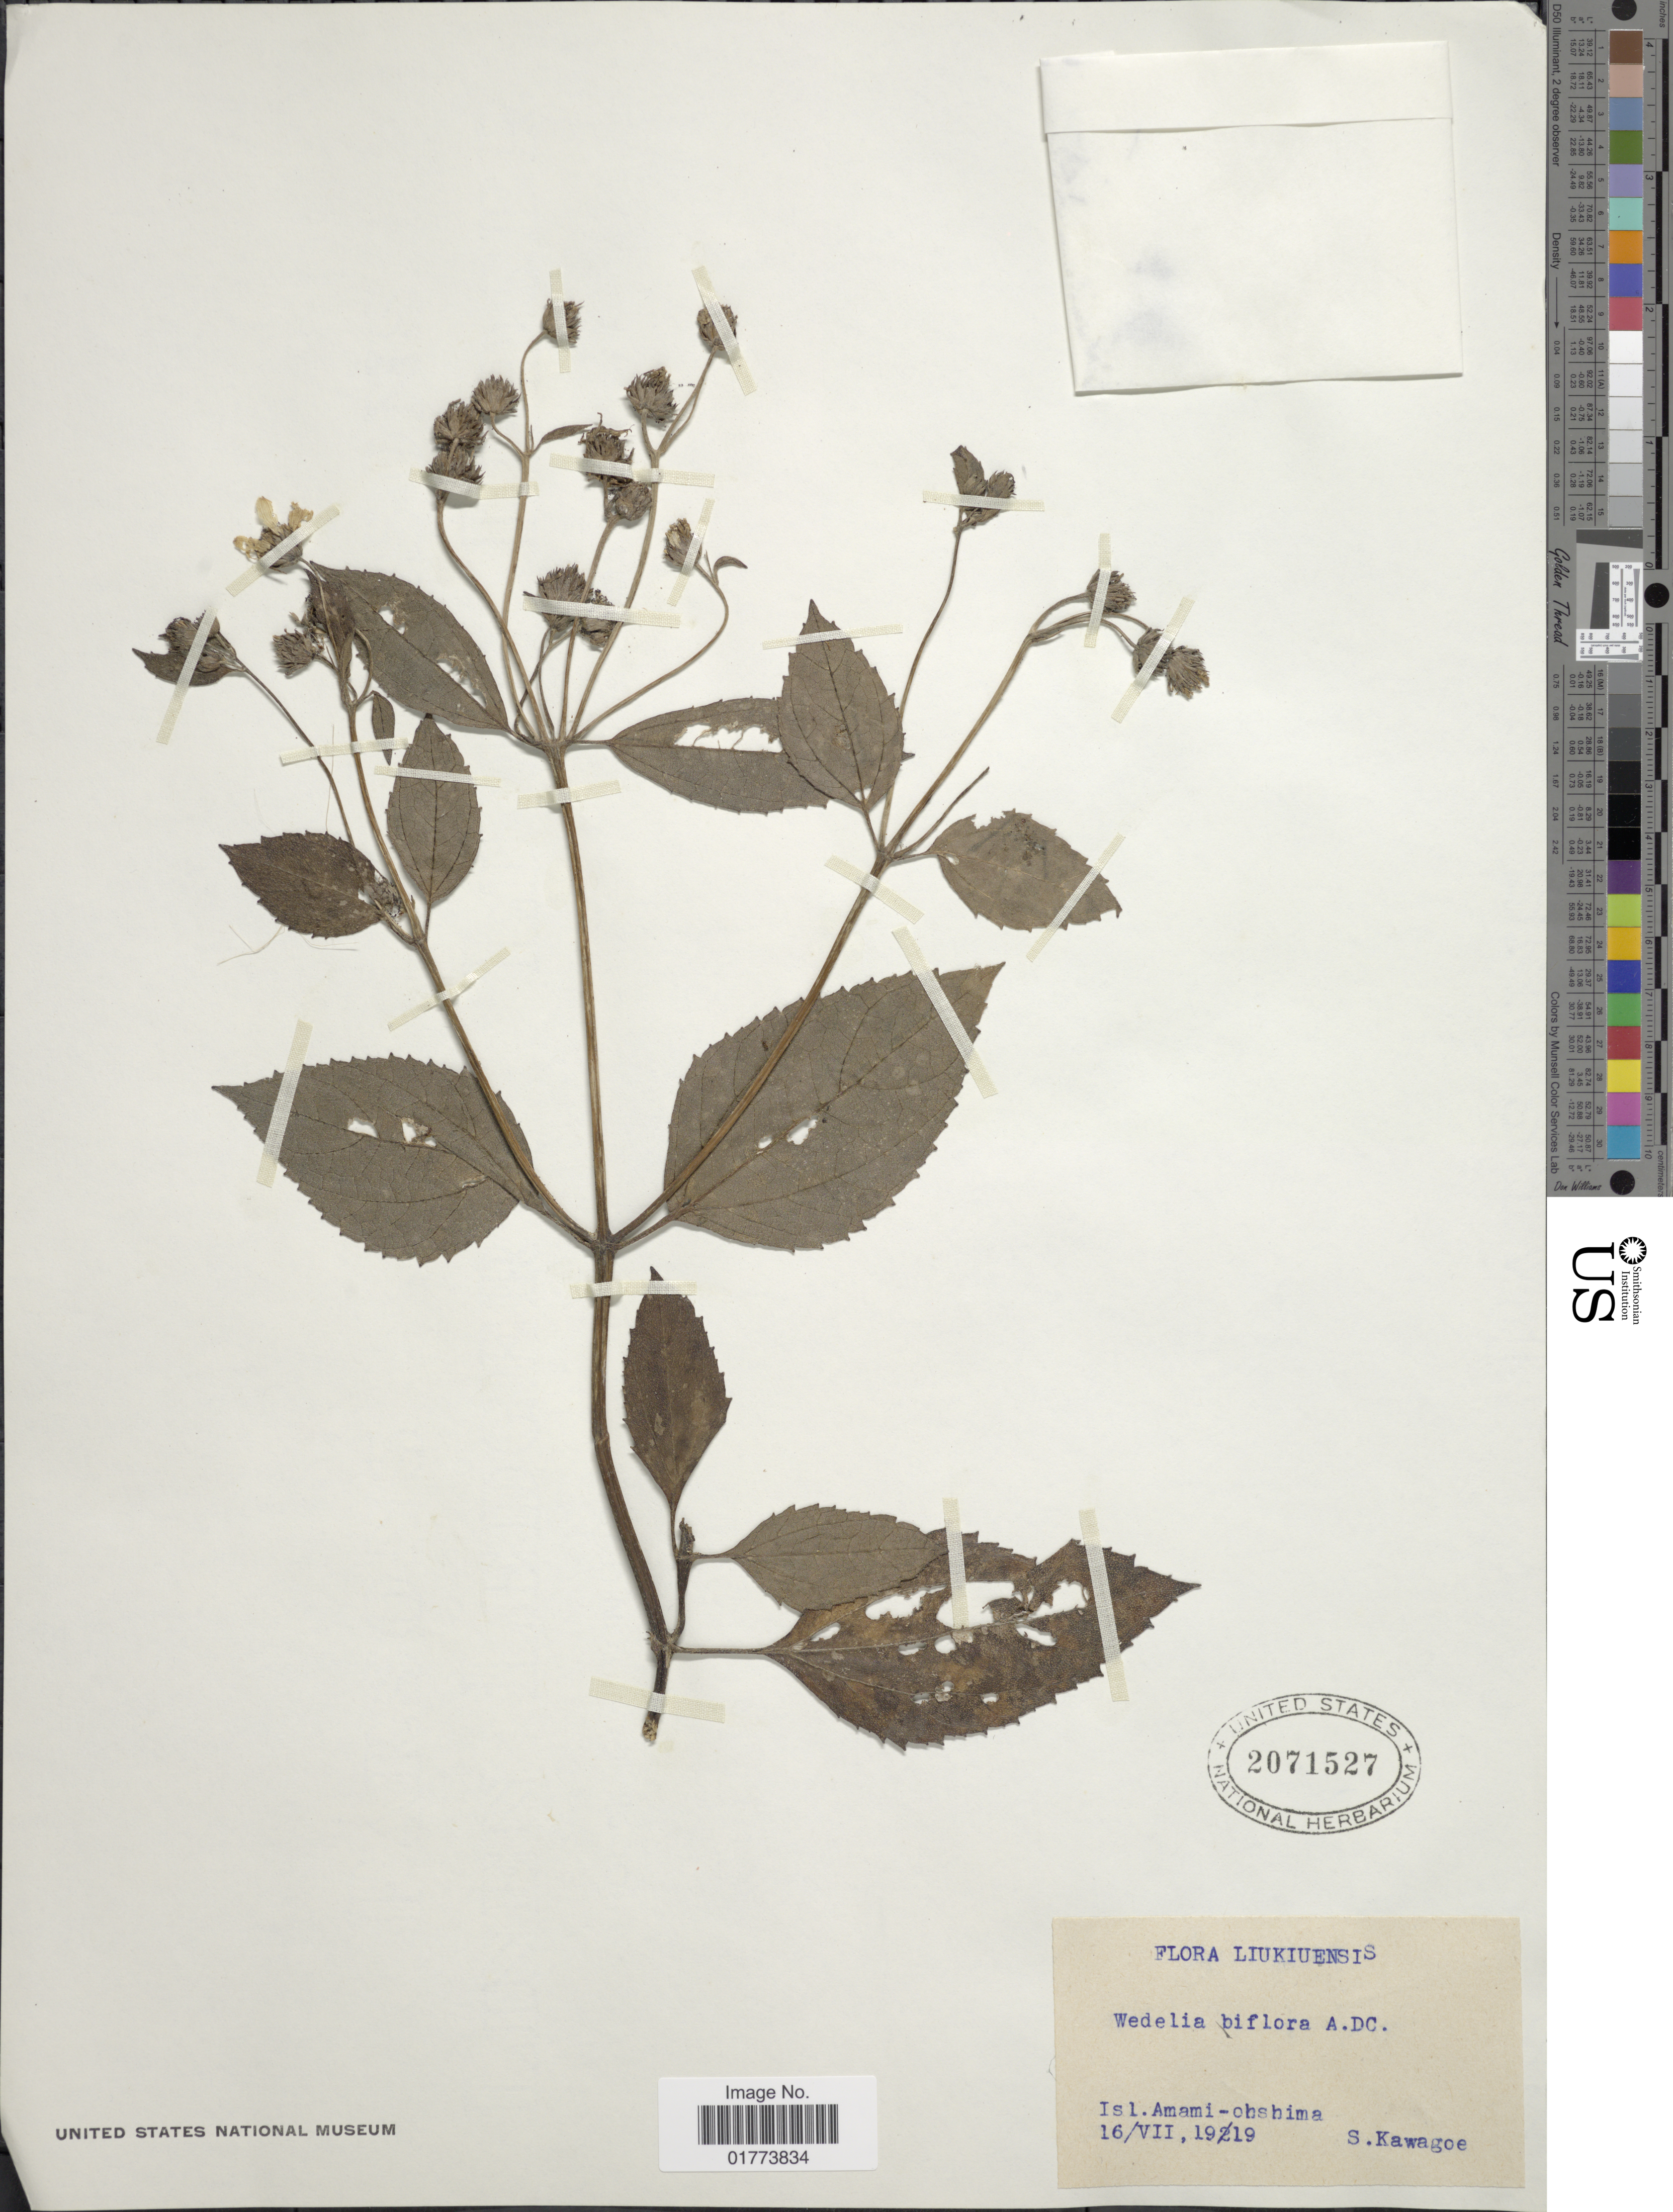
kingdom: Plantae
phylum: Tracheophyta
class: Magnoliopsida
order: Asterales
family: Asteraceae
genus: Wollastonia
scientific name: Wollastonia biflora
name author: (L.) DC.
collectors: S. Kawagoe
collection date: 1919-07-16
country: Japan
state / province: Okinawa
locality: Liukiuensis. Isl. Amami-Ohshima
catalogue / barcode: US 2071527